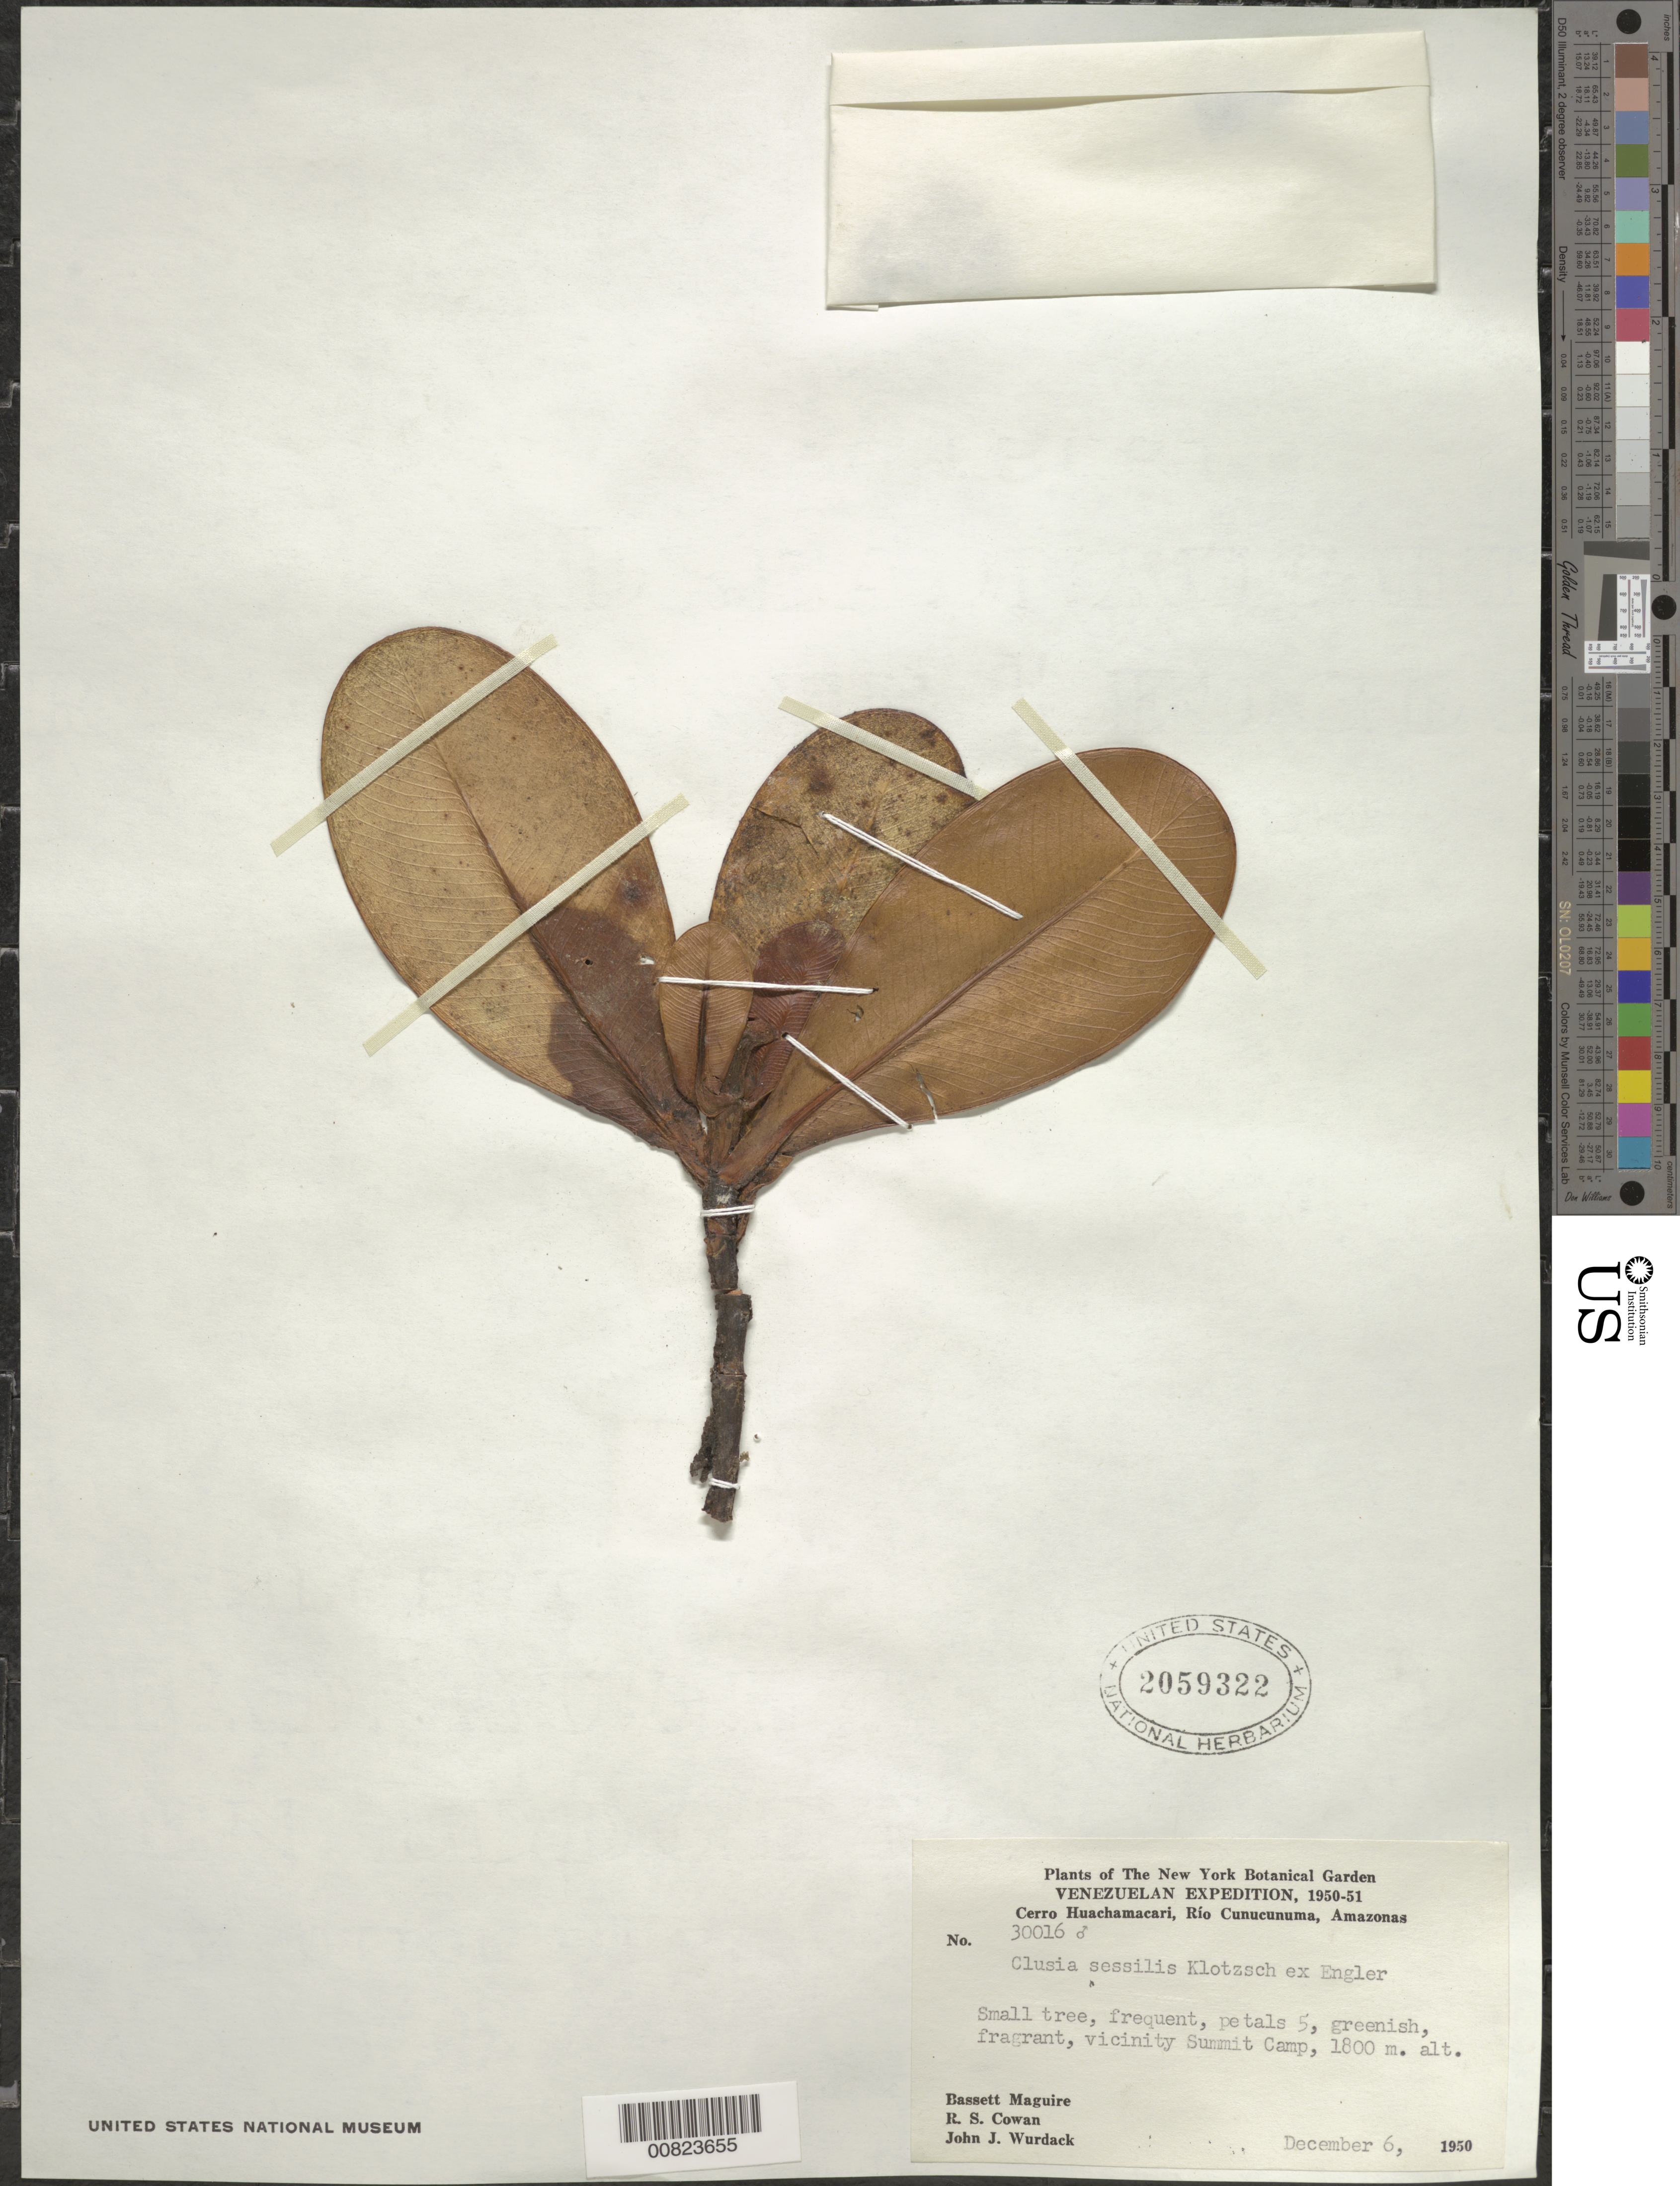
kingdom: Plantae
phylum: Tracheophyta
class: Magnoliopsida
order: Malpighiales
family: Clusiaceae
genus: Clusia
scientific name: Clusia sessilis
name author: Klotzsch ex Engl.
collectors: B. Maguire, R. S. Cowan & J. J. Wurdack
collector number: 30016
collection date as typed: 6-Dec-50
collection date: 1950-12-06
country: Venezuela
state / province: Amazonas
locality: Cerro Huachamacari, Río Cunucunuma, Cumbre Camp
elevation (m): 1800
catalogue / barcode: US 2059322